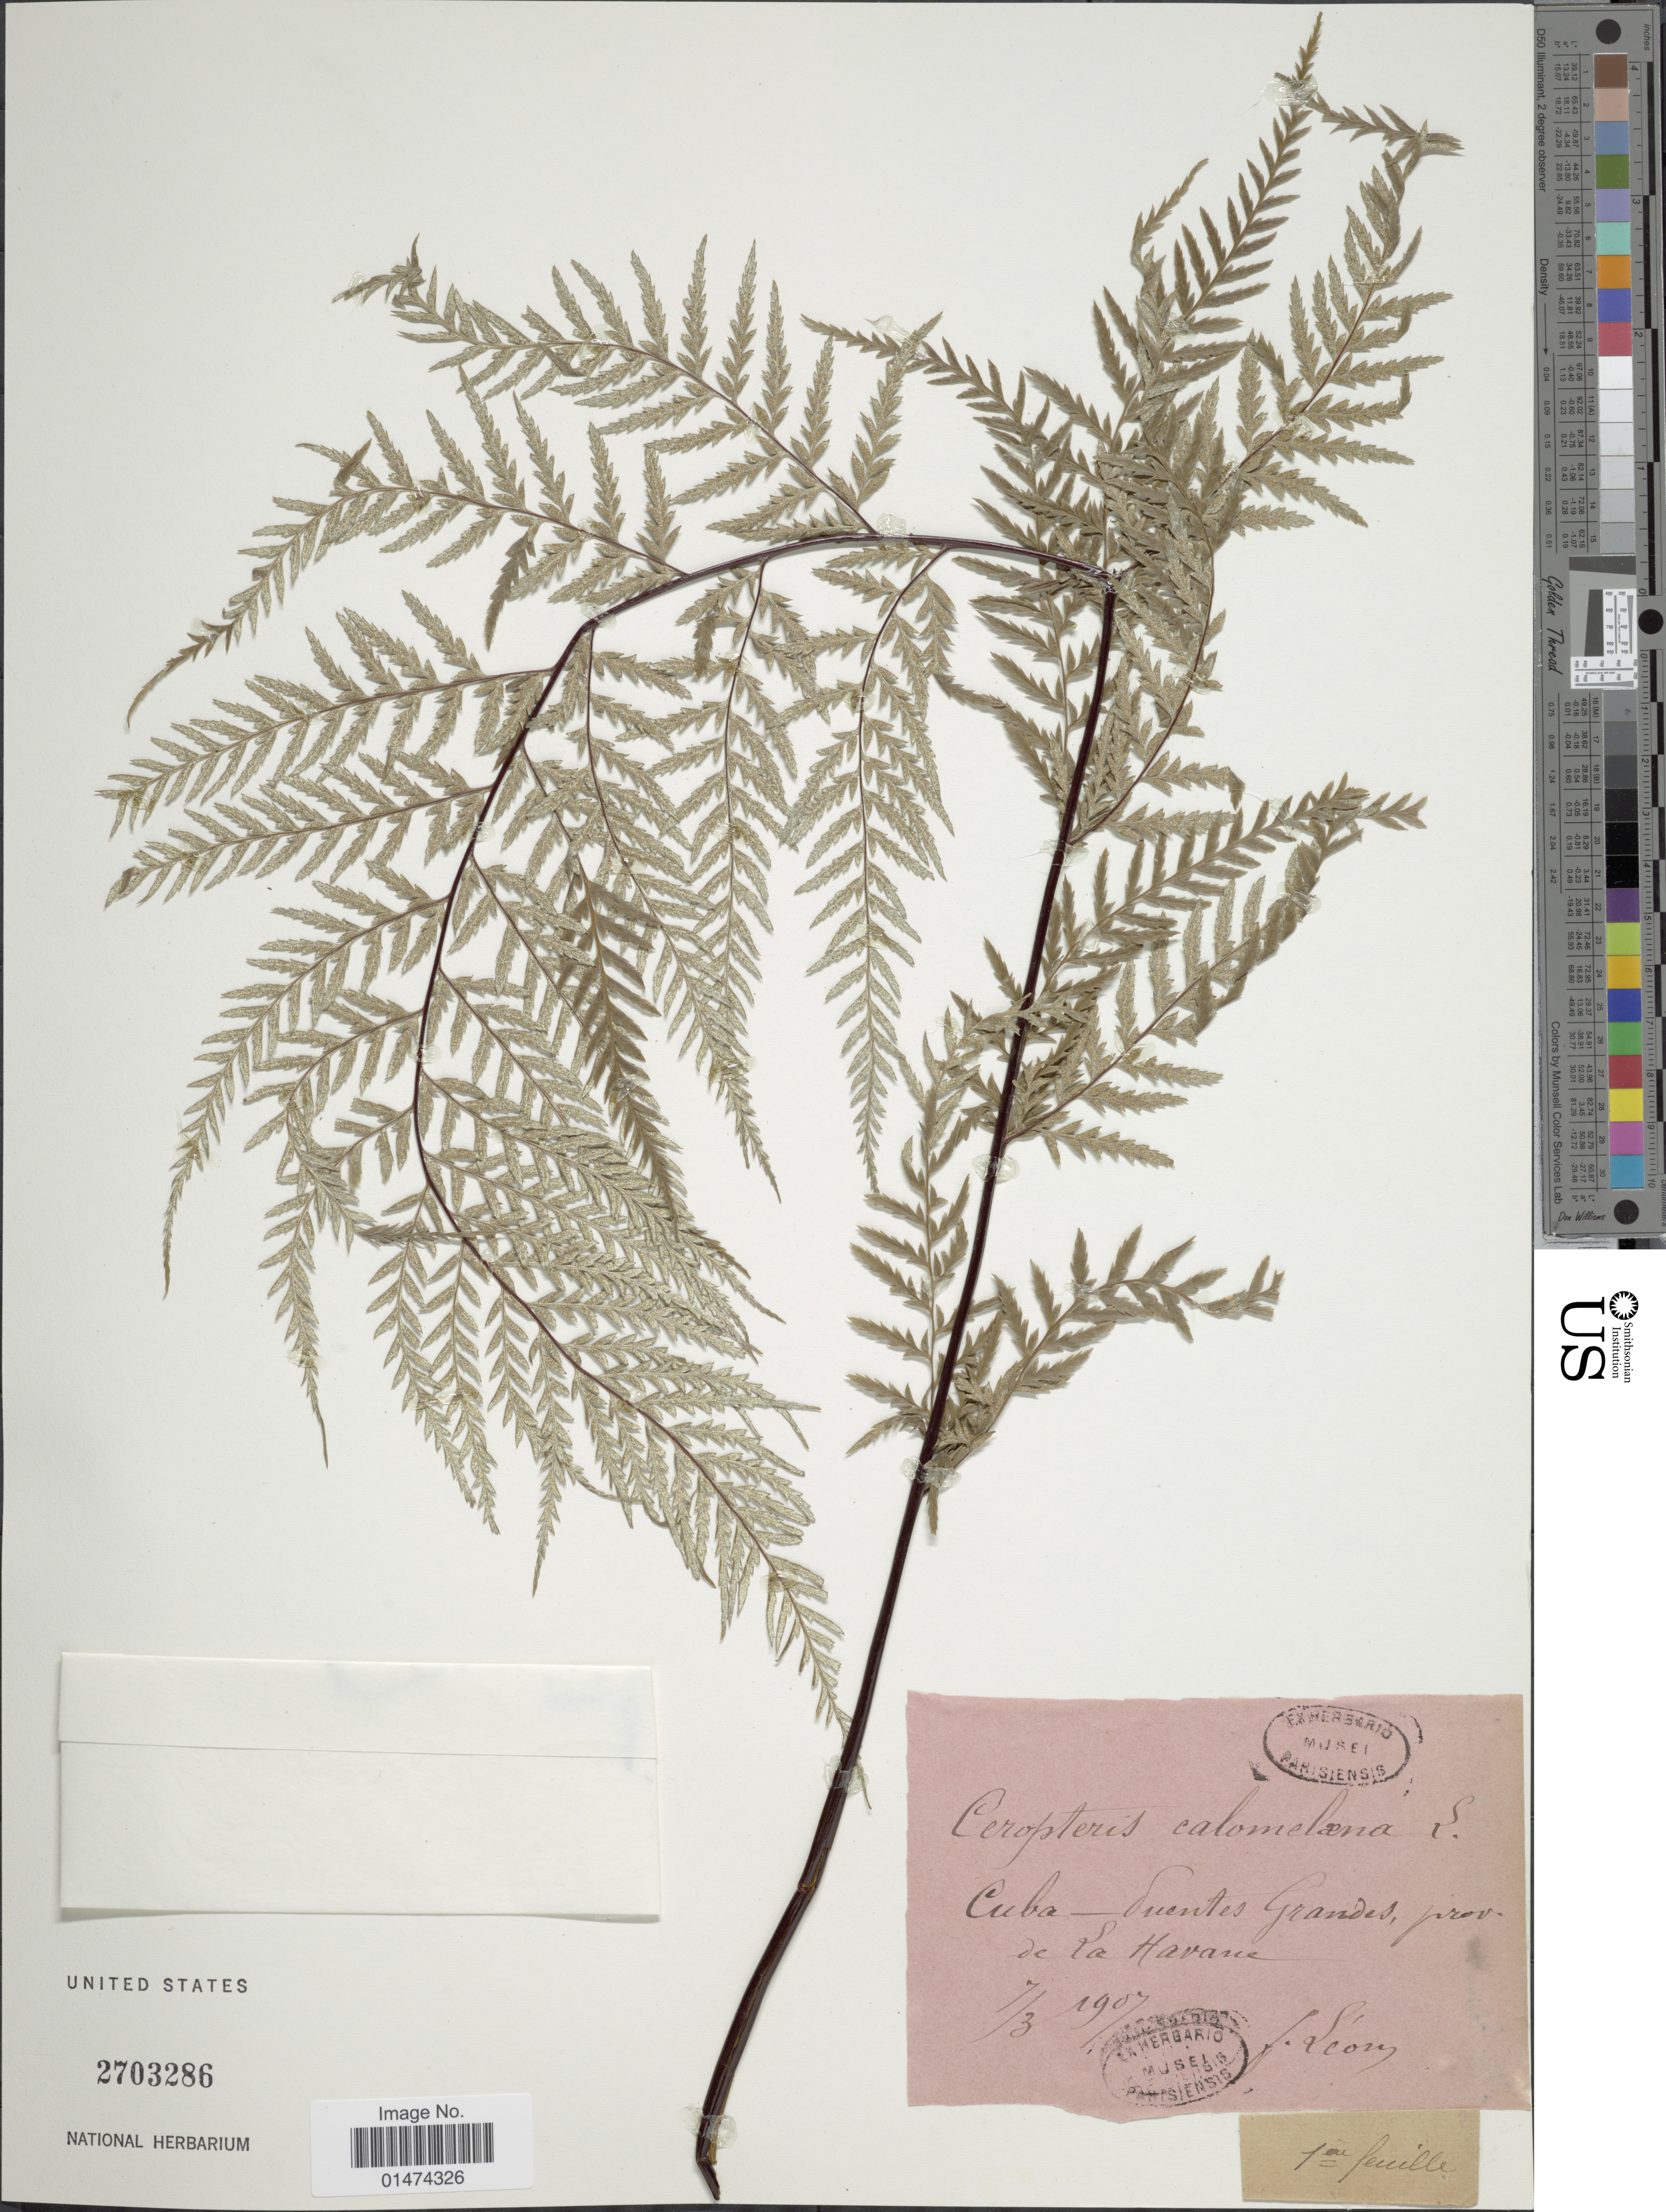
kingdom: Plantae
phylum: Tracheophyta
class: Polypodiopsida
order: Polypodiales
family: Pteridaceae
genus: Pityrogramma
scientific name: Pityrogramma calomelanos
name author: (L.) Link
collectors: Bro. León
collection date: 1907-03-07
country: Cuba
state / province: La Habana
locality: Cuba-Fuentes Grandes, prov. de la Havana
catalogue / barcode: US 2703286